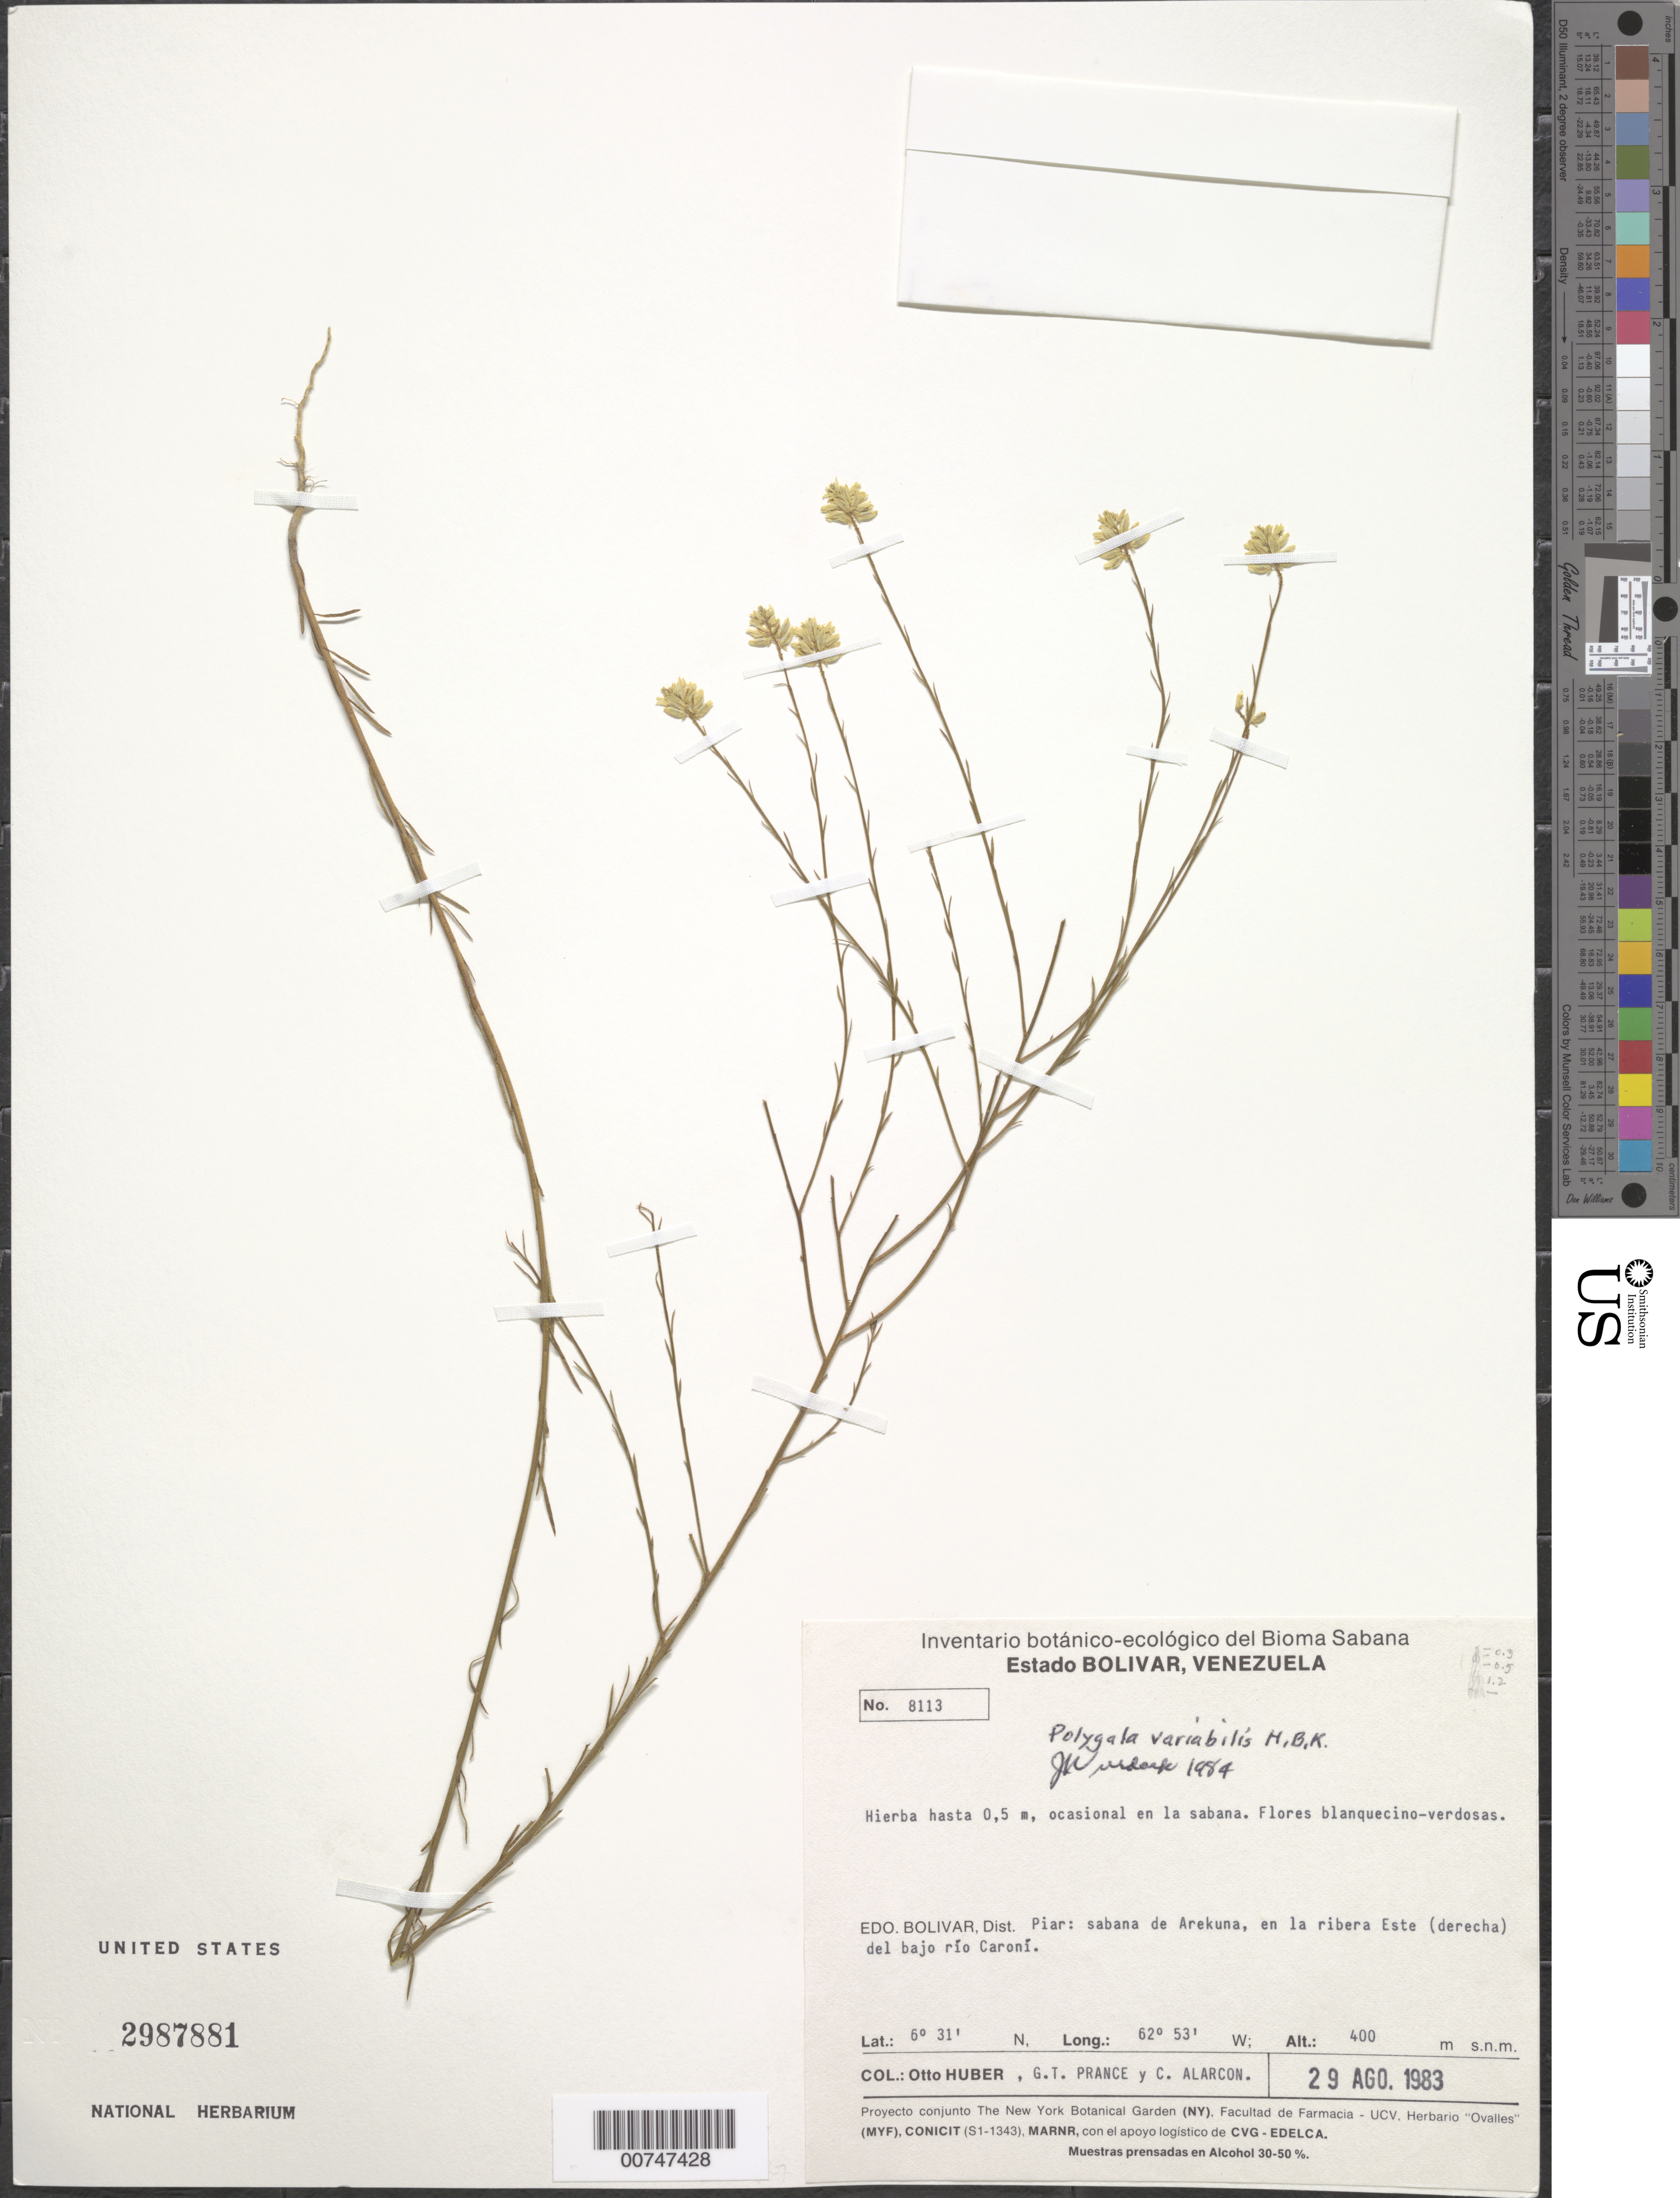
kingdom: Plantae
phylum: Tracheophyta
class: Magnoliopsida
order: Fabales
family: Polygalaceae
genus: Polygala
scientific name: Polygala variabilis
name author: Kunth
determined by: Wurdack, John J., (US), US (UNITED STATES)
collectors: O. Huber, G. T. Prance & C. Alarcon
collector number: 8113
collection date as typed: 29-Aug-83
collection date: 1983-08-29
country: Venezuela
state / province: Bolívar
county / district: Piar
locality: Bajo río Caroní, este (derecha) del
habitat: Savanna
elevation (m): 400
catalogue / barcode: US 2987881